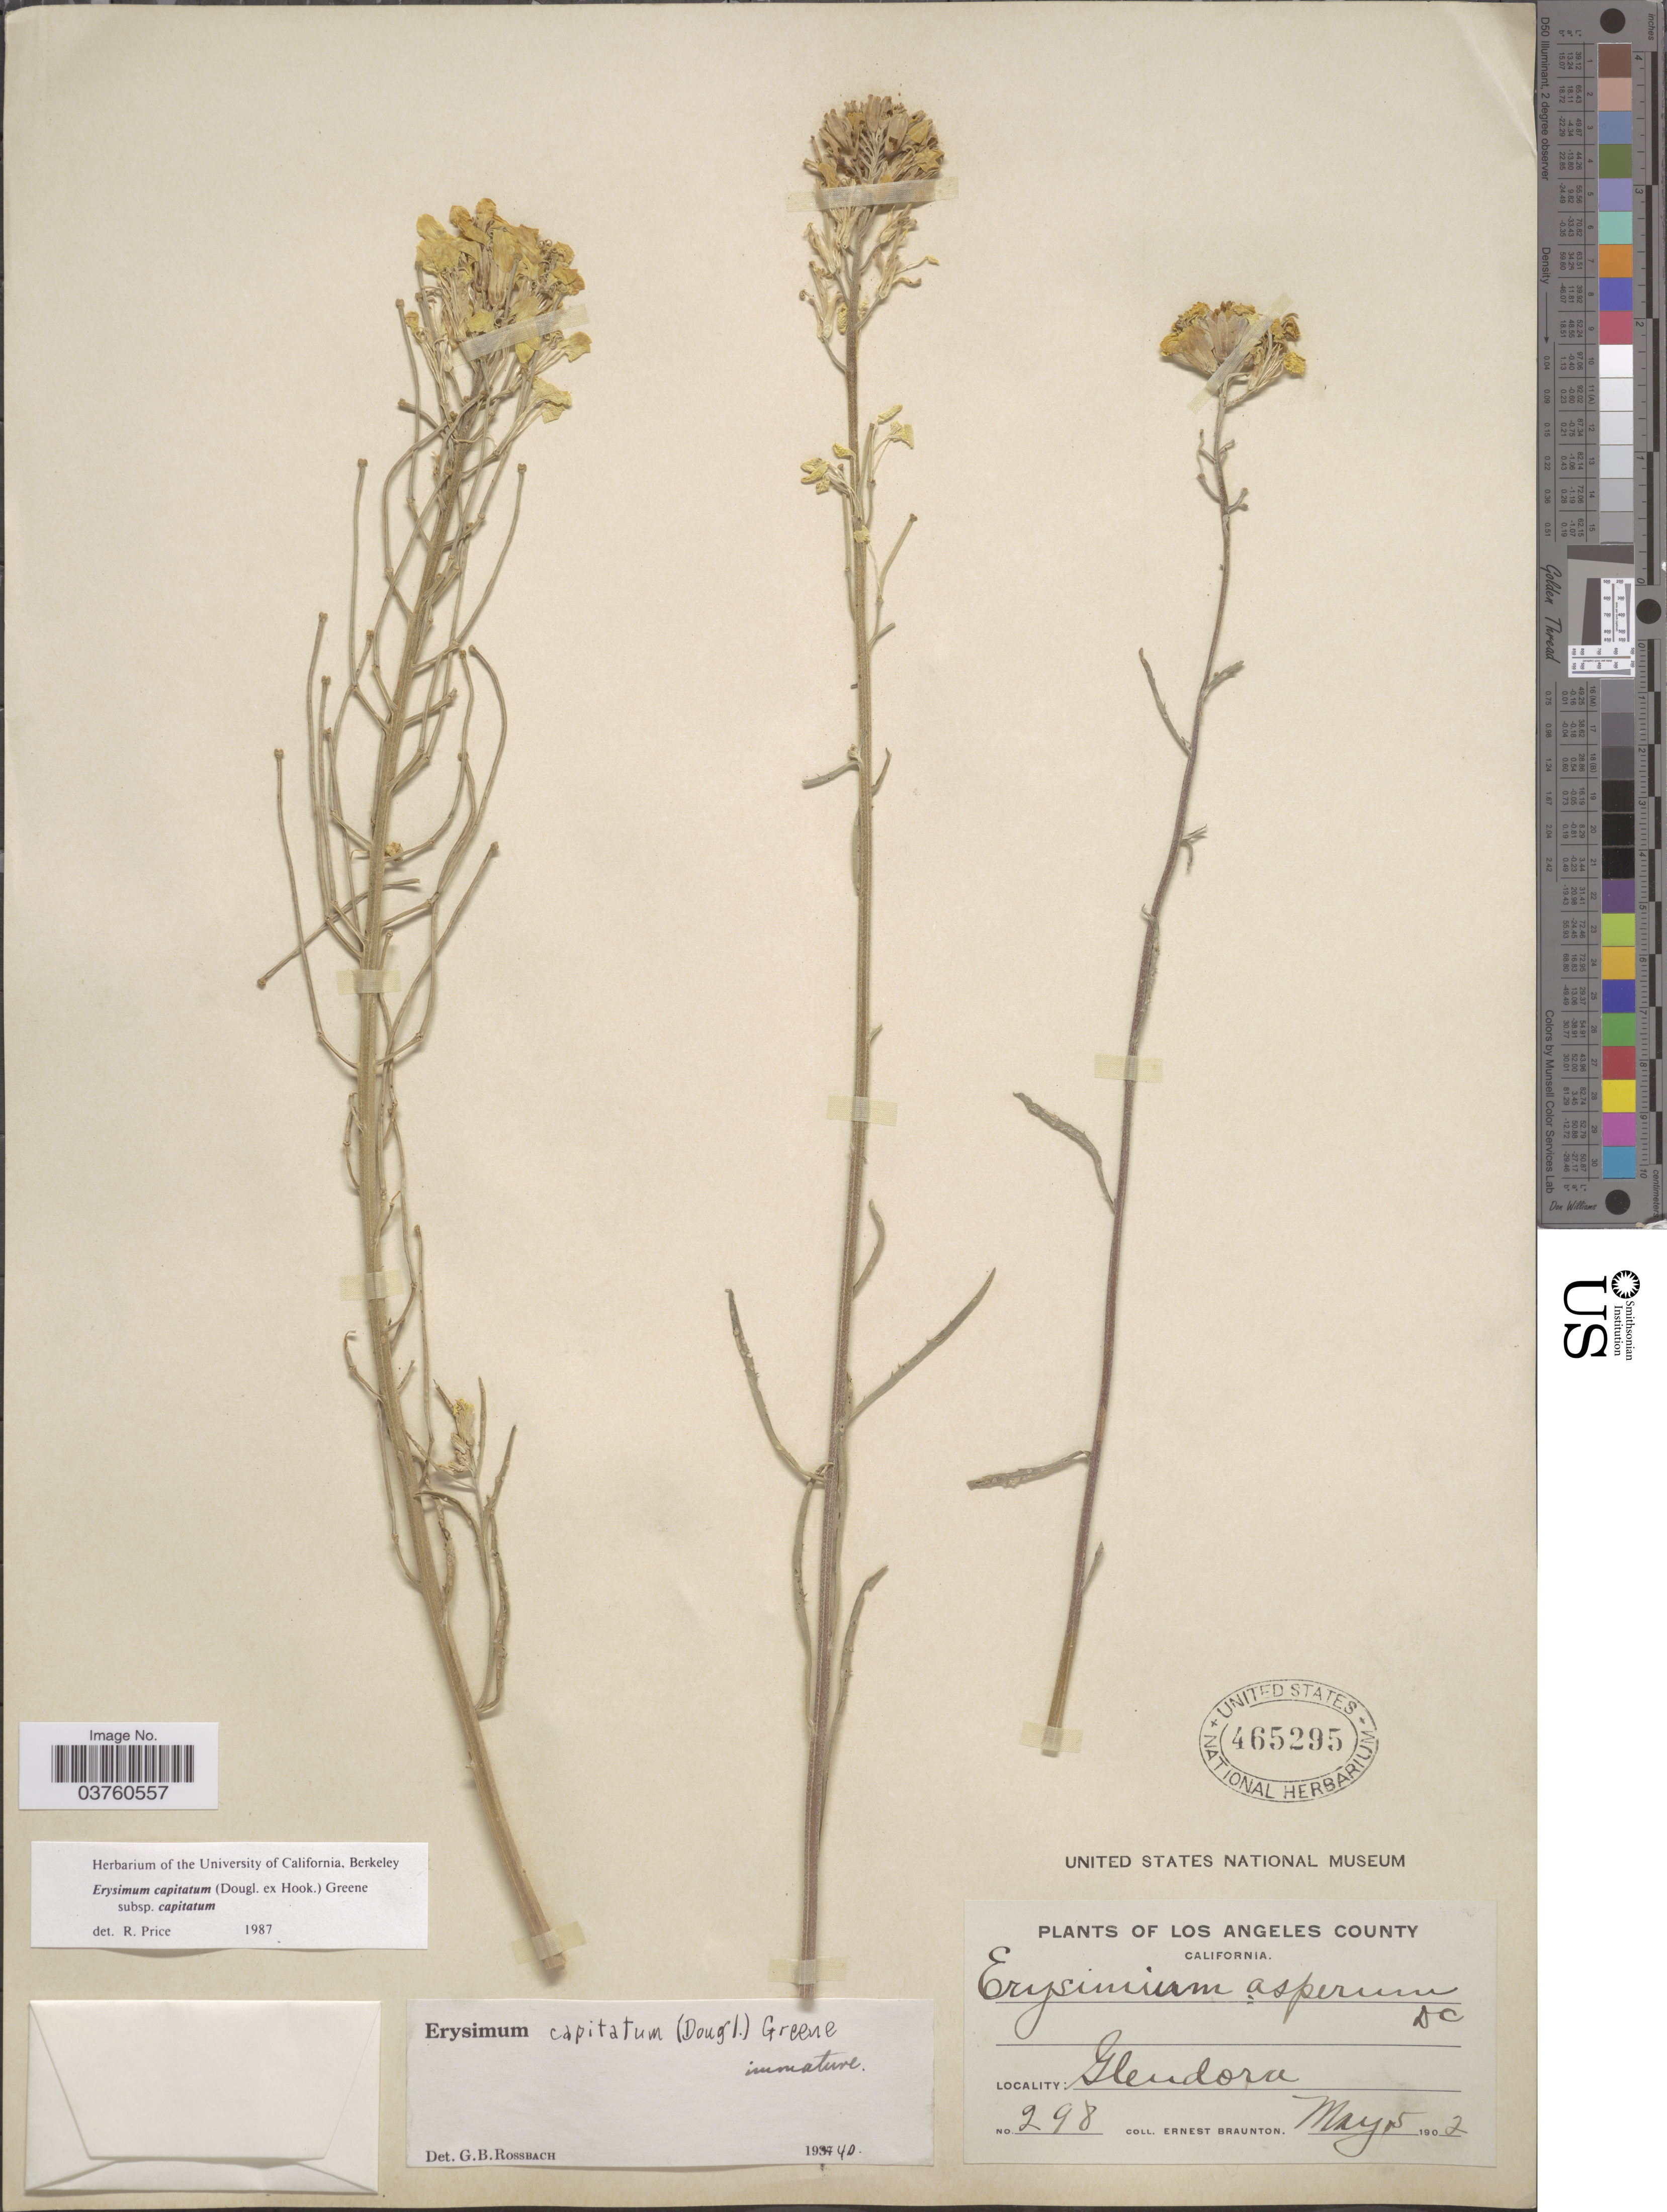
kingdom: Plantae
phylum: Tracheophyta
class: Magnoliopsida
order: Brassicales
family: Brassicaceae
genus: Erysimum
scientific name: Erysimum capitatum subsp. capitatum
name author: (Douglas ex Hook.) Greene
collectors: E. Braunton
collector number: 298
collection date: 1902-05-05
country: United States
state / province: California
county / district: Los Angeles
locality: Los Angeles County. Glendora.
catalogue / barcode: US 465295